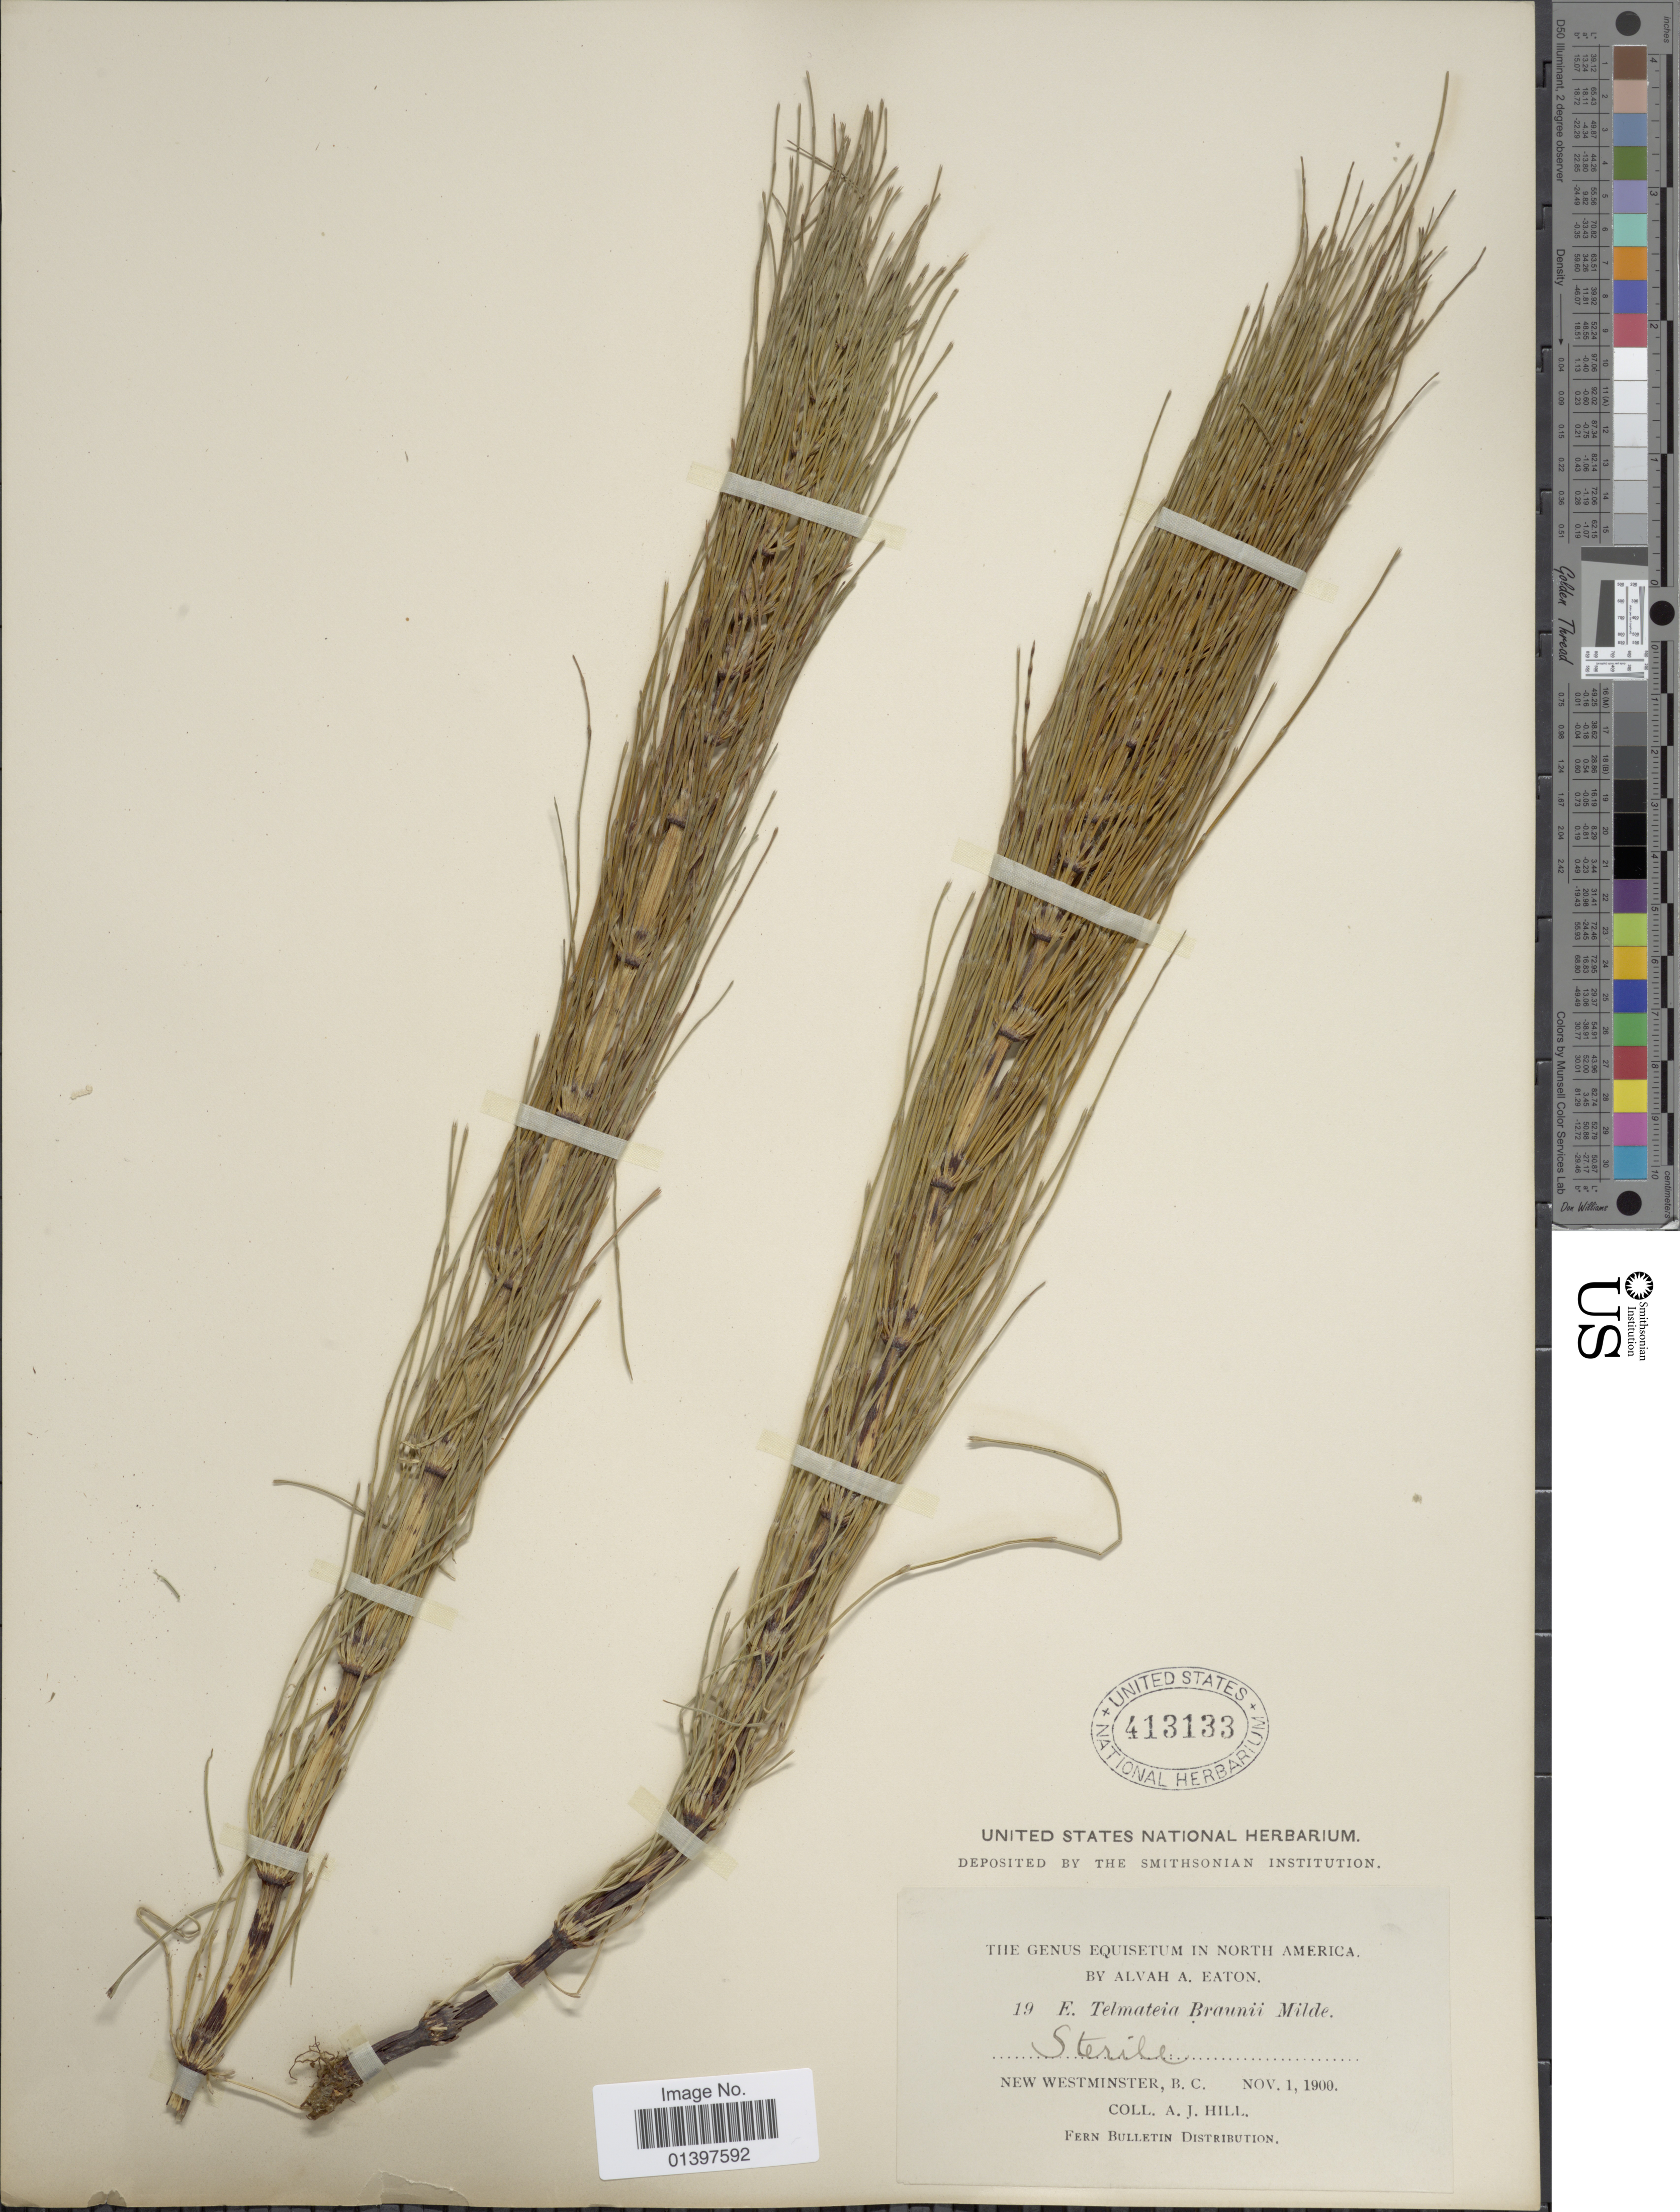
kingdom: Plantae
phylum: Tracheophyta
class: Polypodiopsida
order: Equisetales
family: Equisetaceae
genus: Equisetum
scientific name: Equisetum telmateia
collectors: A. Hill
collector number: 19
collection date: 1900-11-01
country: Canada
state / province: British Columbia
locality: New Westminister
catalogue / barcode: US 413133